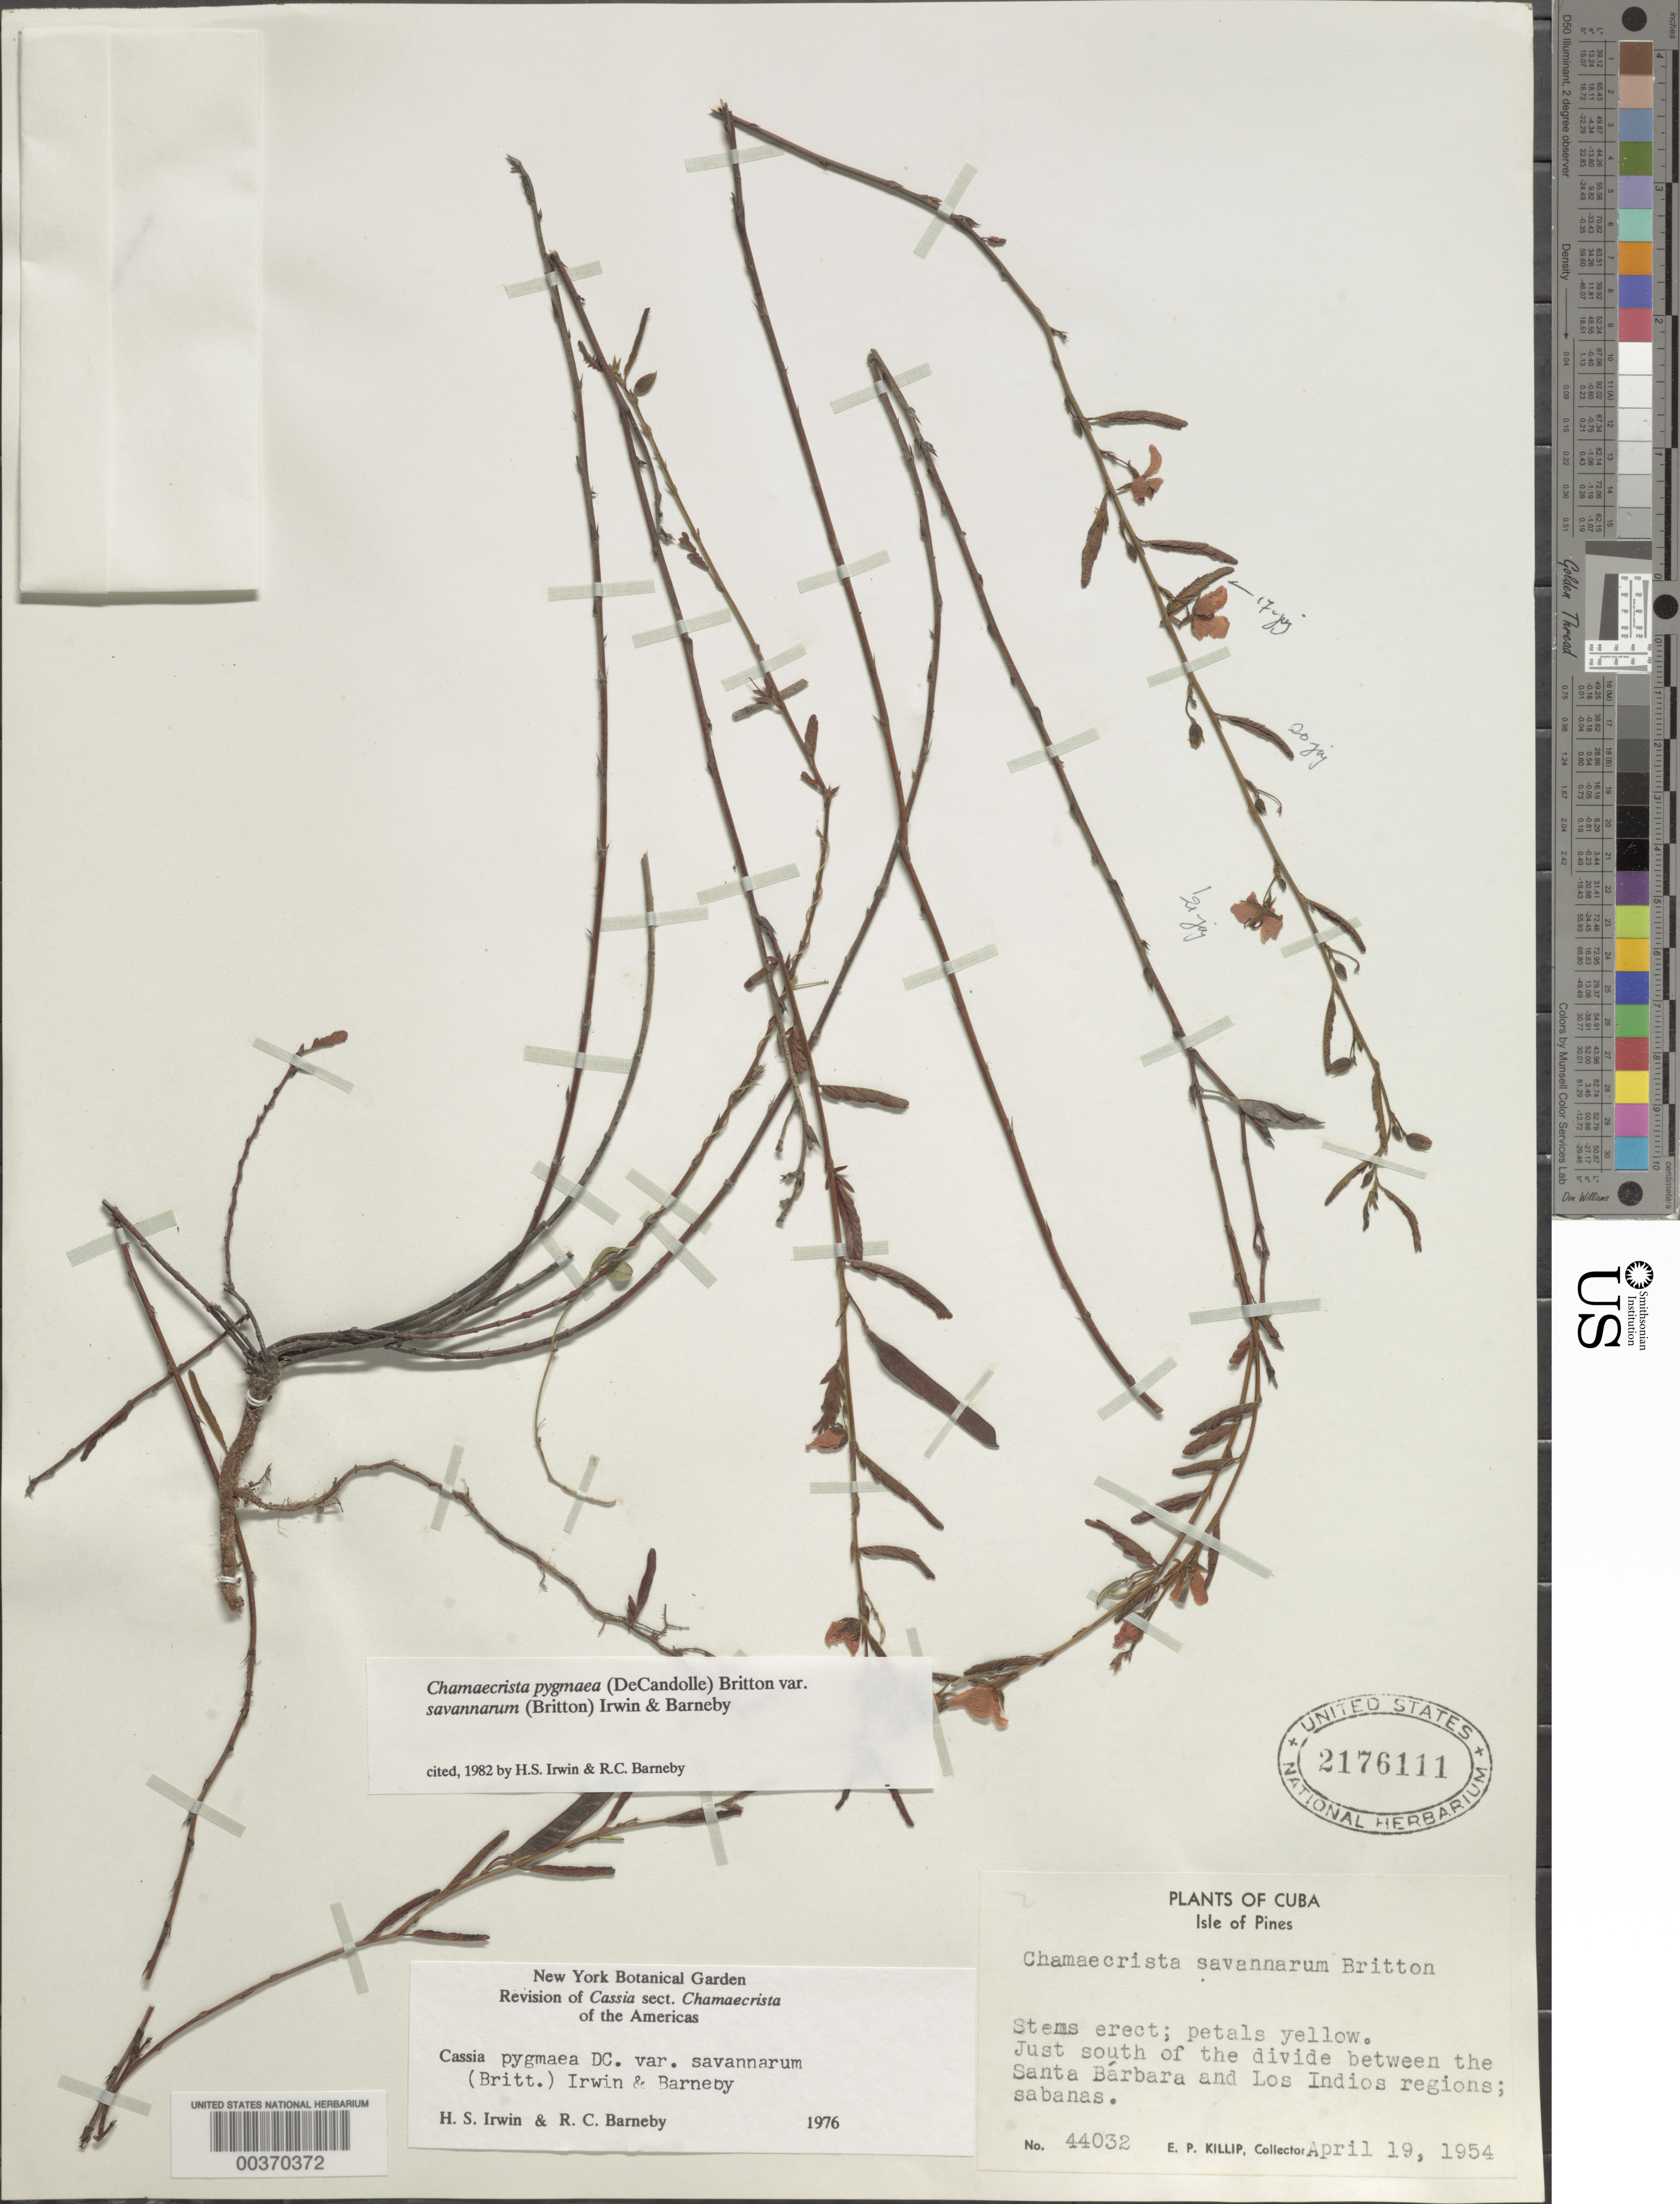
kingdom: Plantae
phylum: Tracheophyta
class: Magnoliopsida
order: Fabales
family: Fabaceae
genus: Chamaecrista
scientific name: Chamaecrista pygmaea var. savannarum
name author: (Britton) H.S. Irwin & Barneby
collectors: E. P. Killip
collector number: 44032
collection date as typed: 19 Apr 1954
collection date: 1954-04-19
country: Cuba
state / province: Isla de La Juventud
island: Isla de La Juventud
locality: Just s of the divide between the santa barabara and los indios regions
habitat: Sabanas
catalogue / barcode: US 2176111